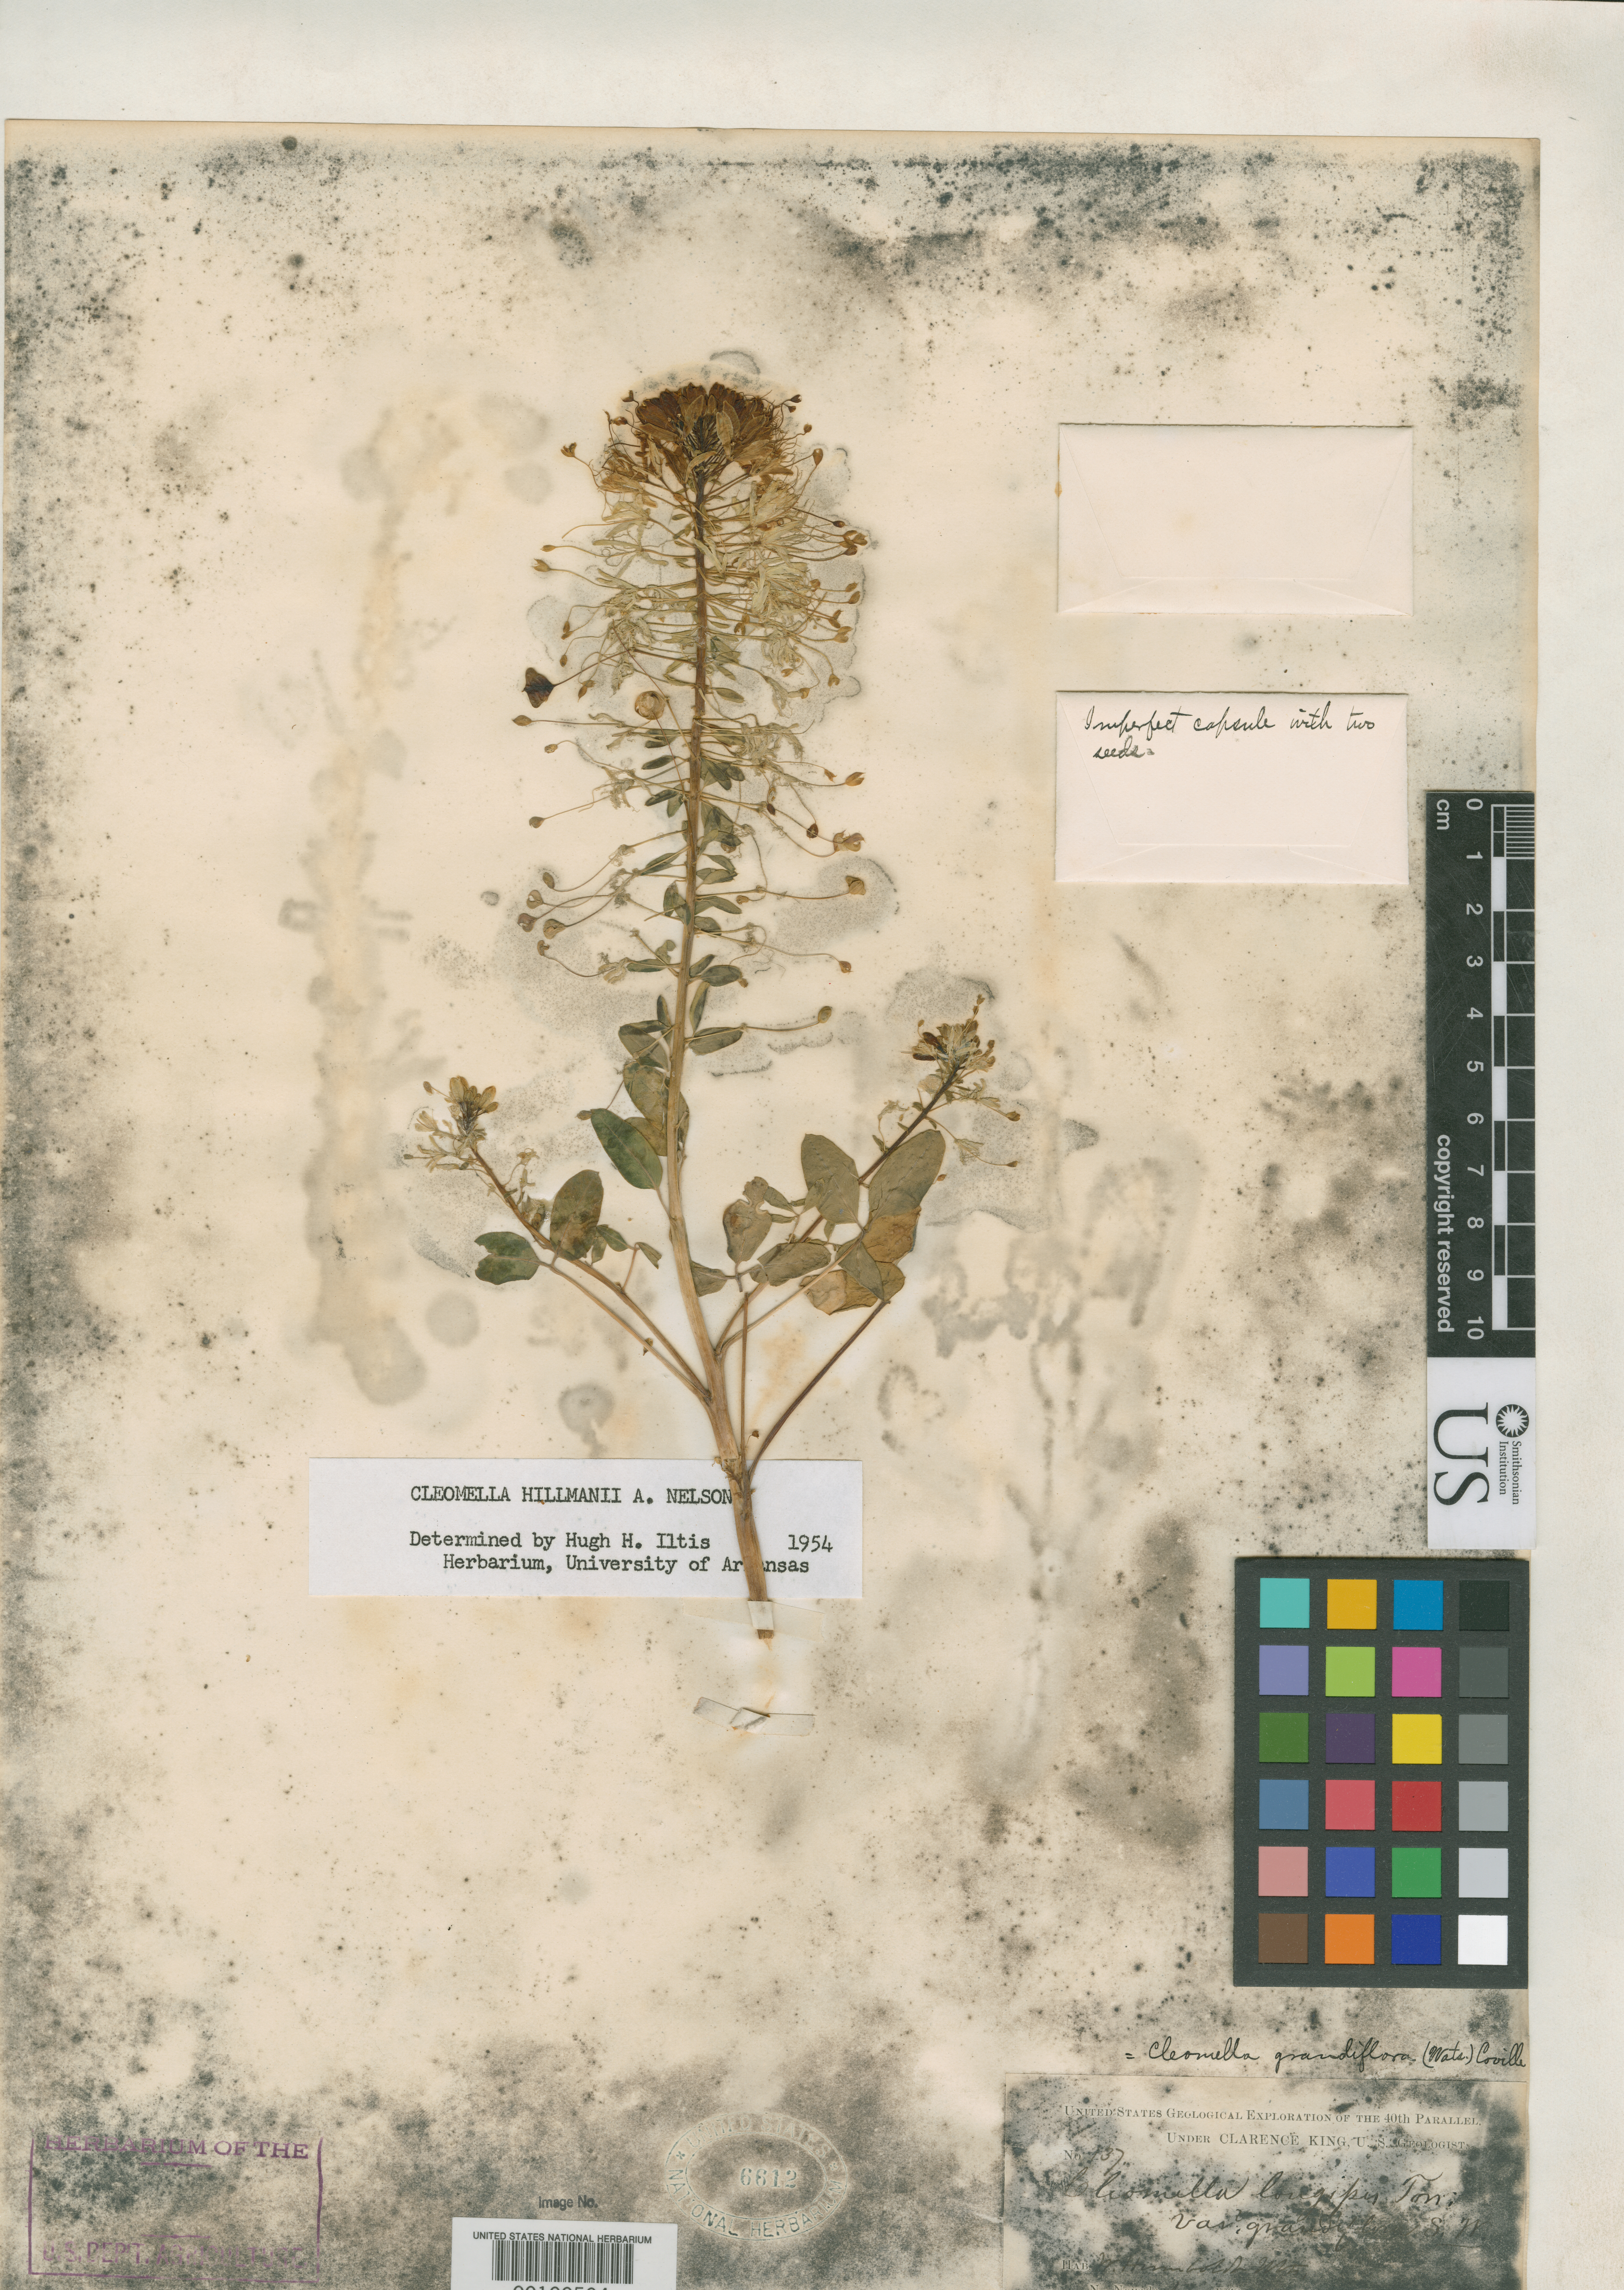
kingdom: Plantae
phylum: Tracheophyta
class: Magnoliopsida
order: Brassicales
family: Cleomaceae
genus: Cleomella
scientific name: Cleomella longipes var. grandiflora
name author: S. Watson in C. King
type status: Syntype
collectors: S. Watson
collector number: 137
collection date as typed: Jun 1868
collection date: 1868-06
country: United States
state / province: Nevada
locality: Truchee Valley.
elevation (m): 1524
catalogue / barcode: US 6612